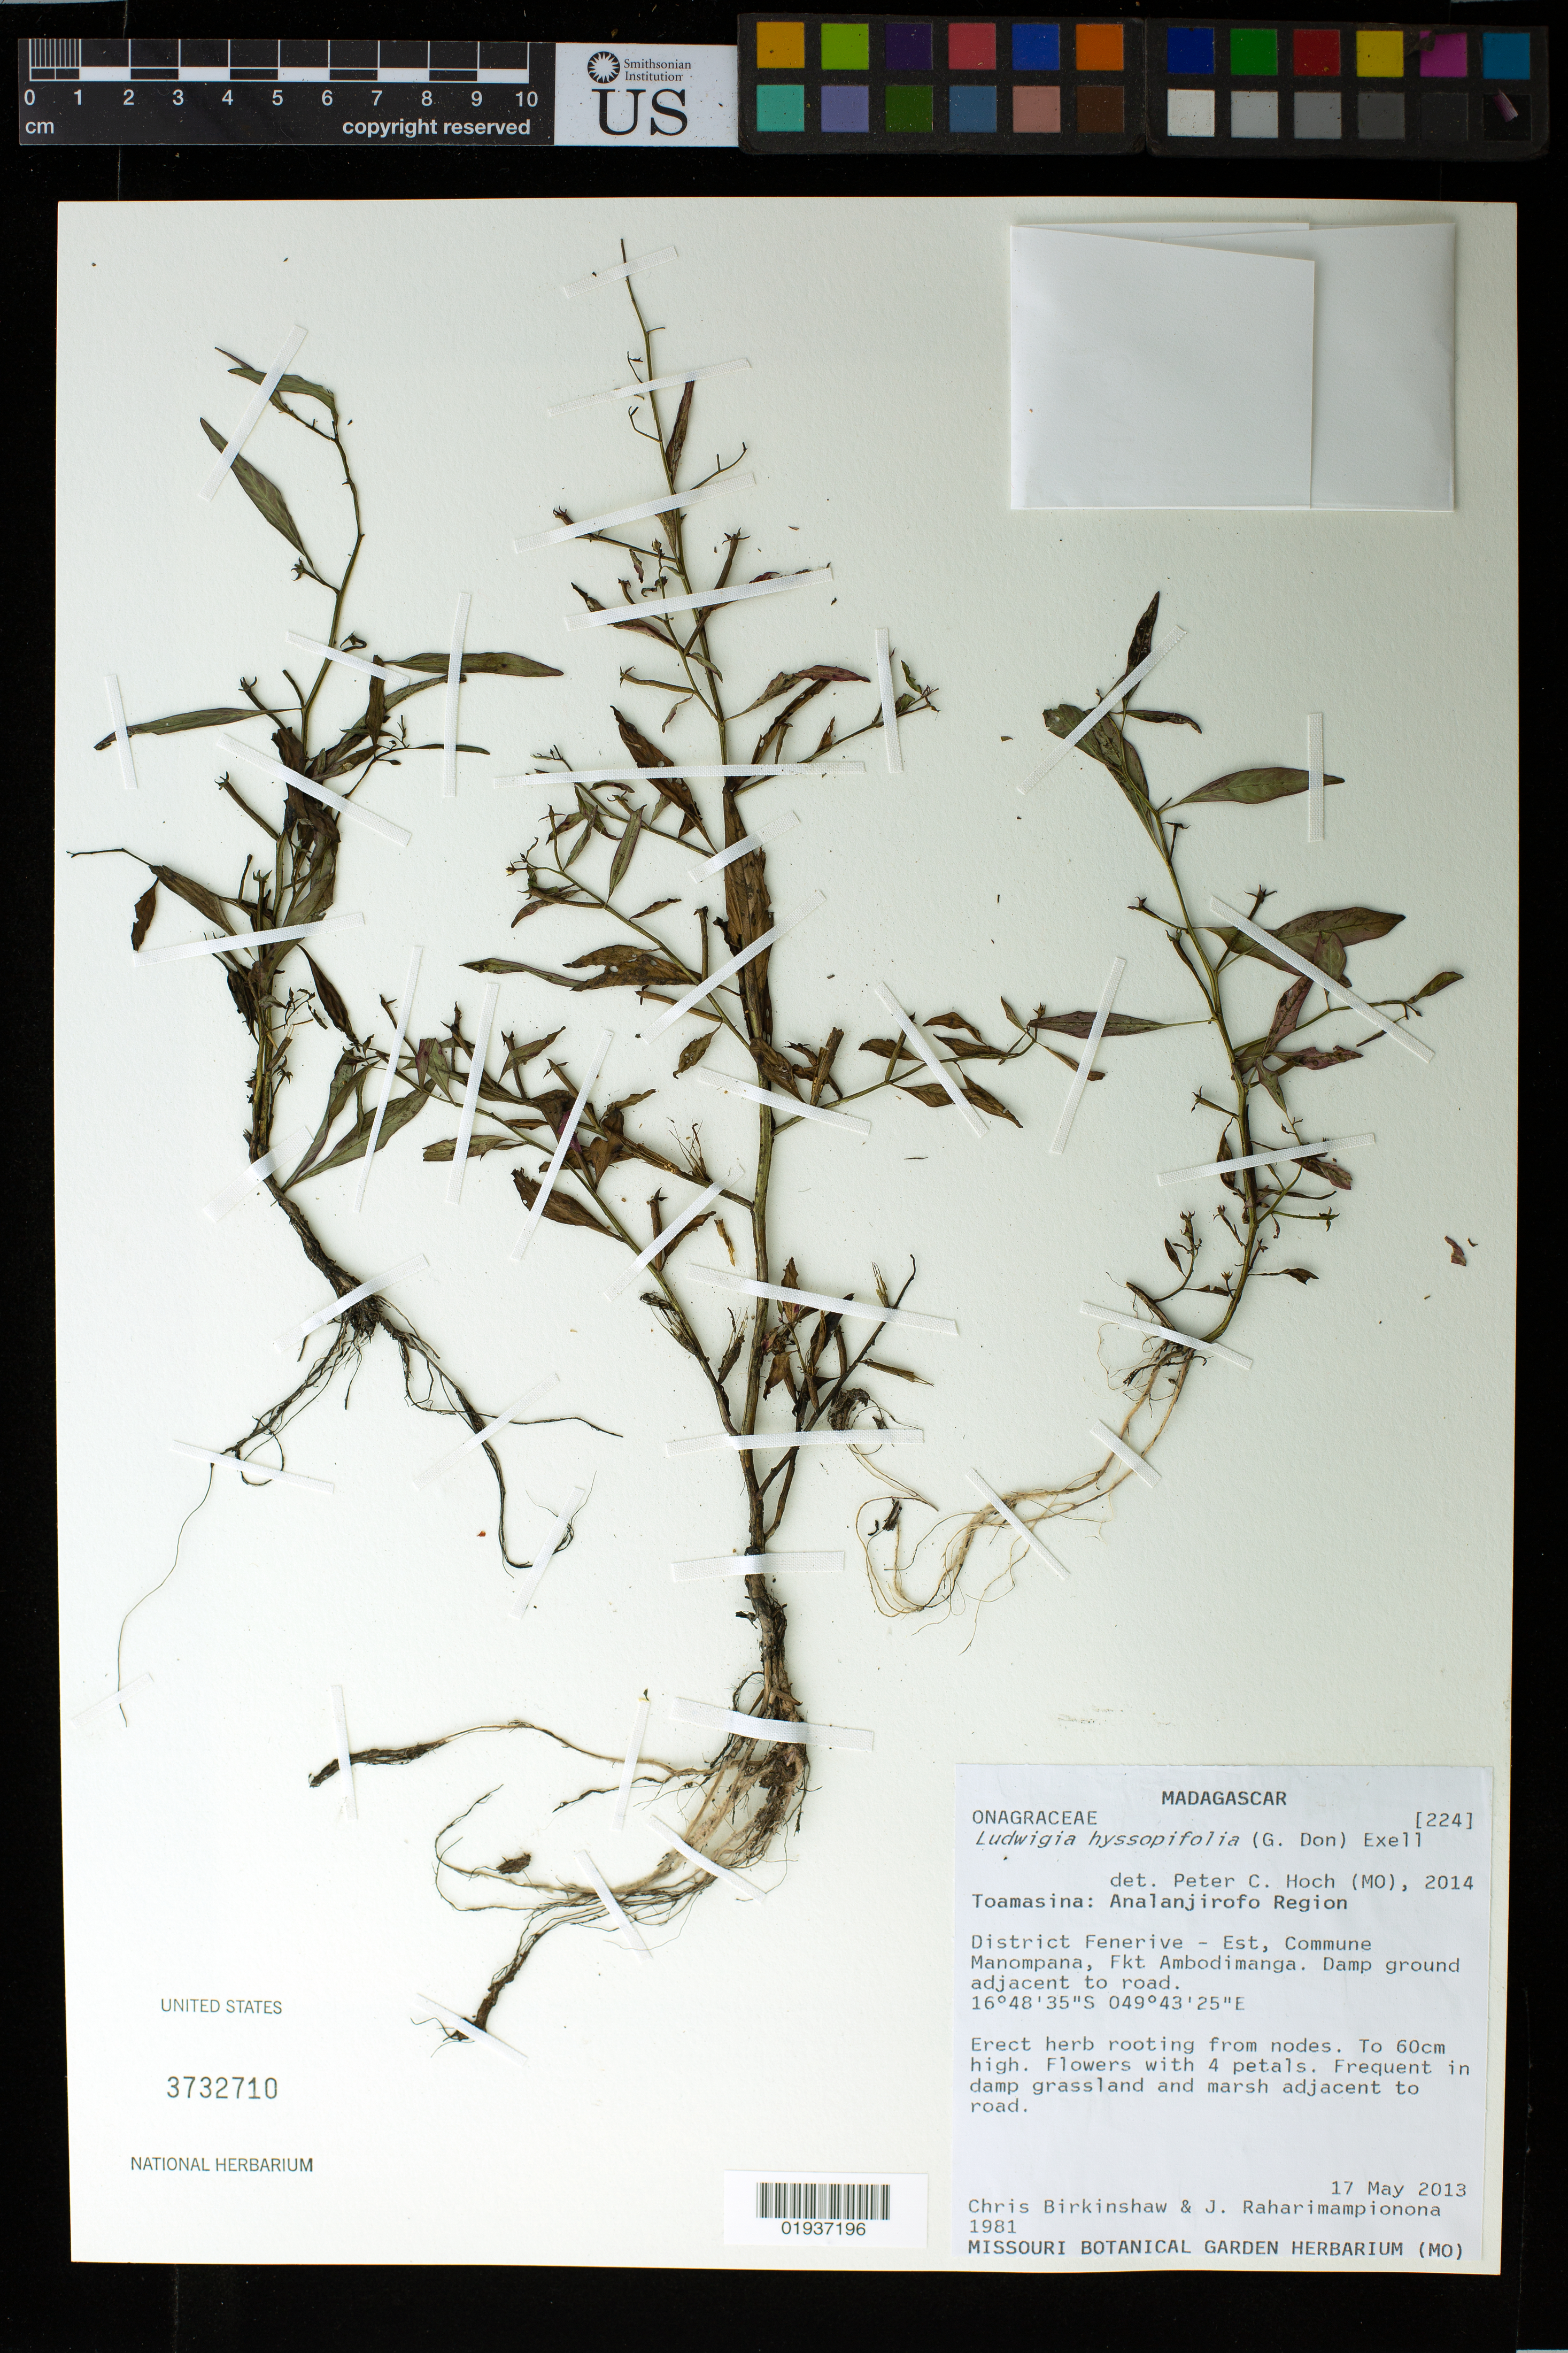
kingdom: Plantae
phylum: Tracheophyta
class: Magnoliopsida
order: Myrtales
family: Onagraceae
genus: Ludwigia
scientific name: Ludwigia hyssopifolia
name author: (G. Don) Exell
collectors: C. R. Birkinshaw & Raharim.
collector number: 1981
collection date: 2013-05-17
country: Madagascar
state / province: Analanjirofo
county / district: Fenerive Est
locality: Analanjirofo Region, Commune Manompana, Fkt Ambodimanga, adjacent to road.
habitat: Damp grassland and marsh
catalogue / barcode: US 3732710